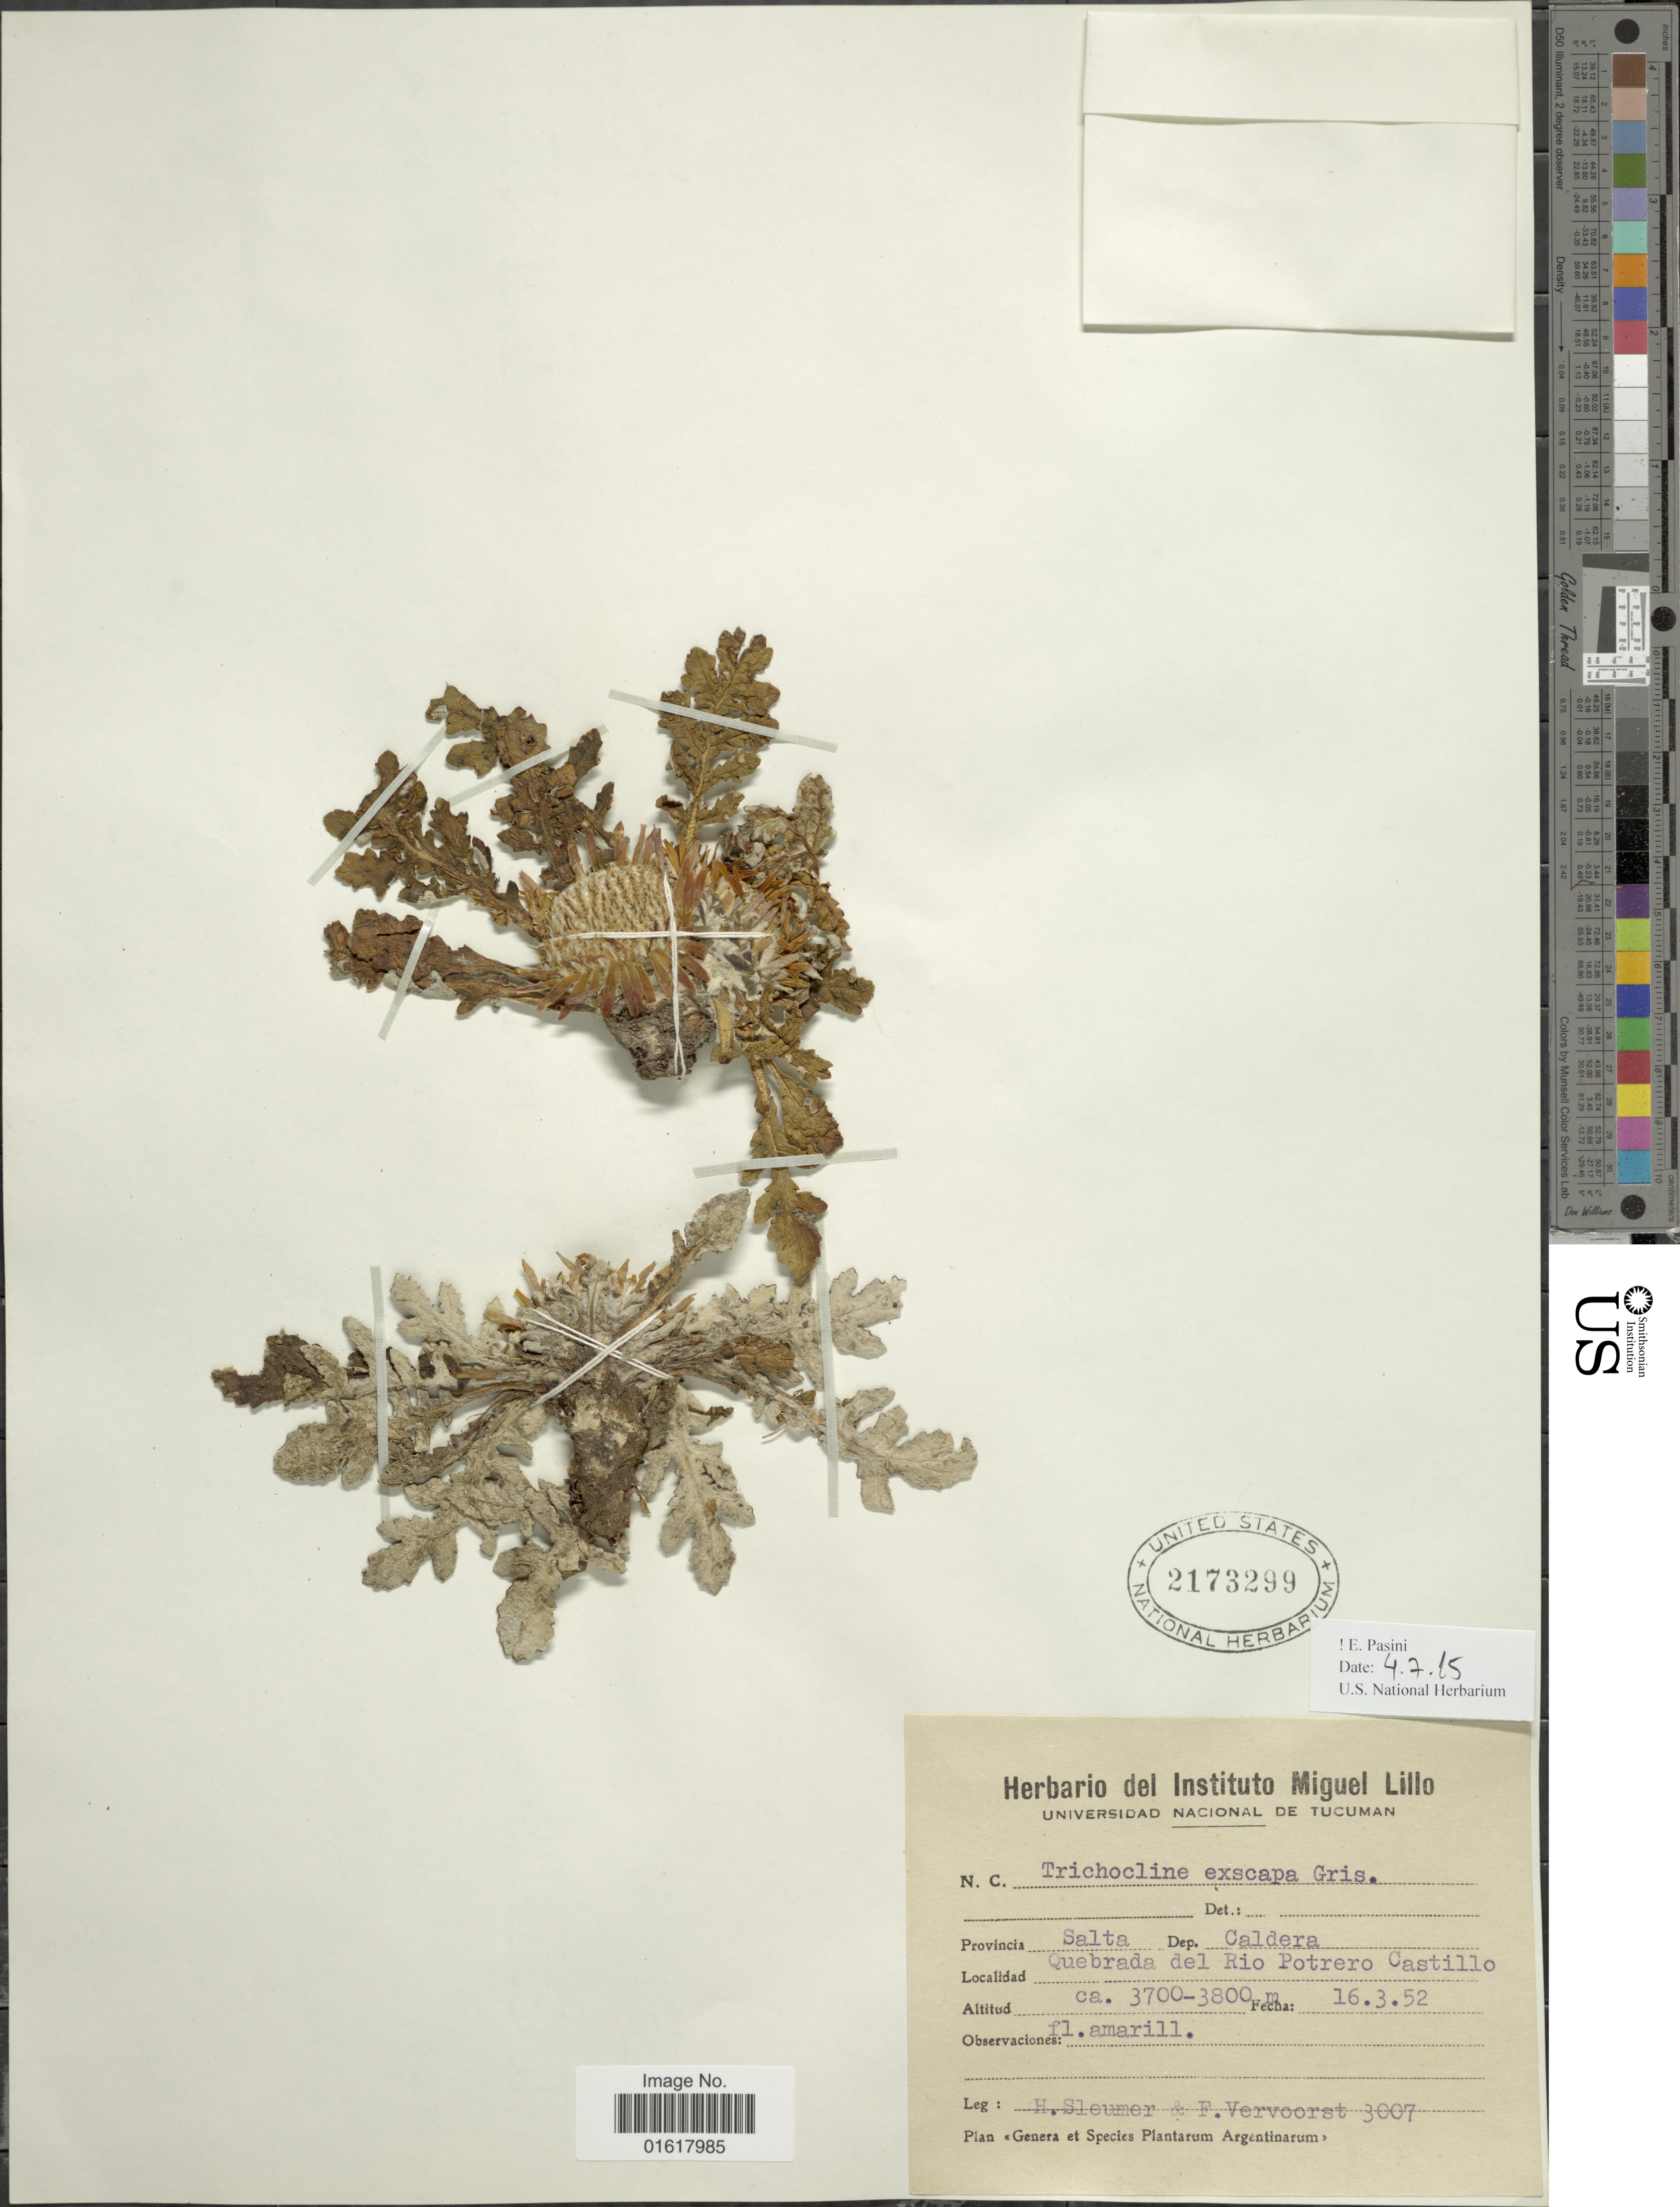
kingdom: Plantae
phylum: Tracheophyta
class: Magnoliopsida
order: Asterales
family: Asteraceae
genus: Trichocline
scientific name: Trichocline exscapa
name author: Griseb.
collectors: H. O. Sleumer & F. Vervoorst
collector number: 3007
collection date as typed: Transcribed d/m/y: 16/3/52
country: Argentina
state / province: Salta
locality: Dep. Caldera. Quebrada del Rio Potrero Castillo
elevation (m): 3700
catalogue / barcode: US 2173299